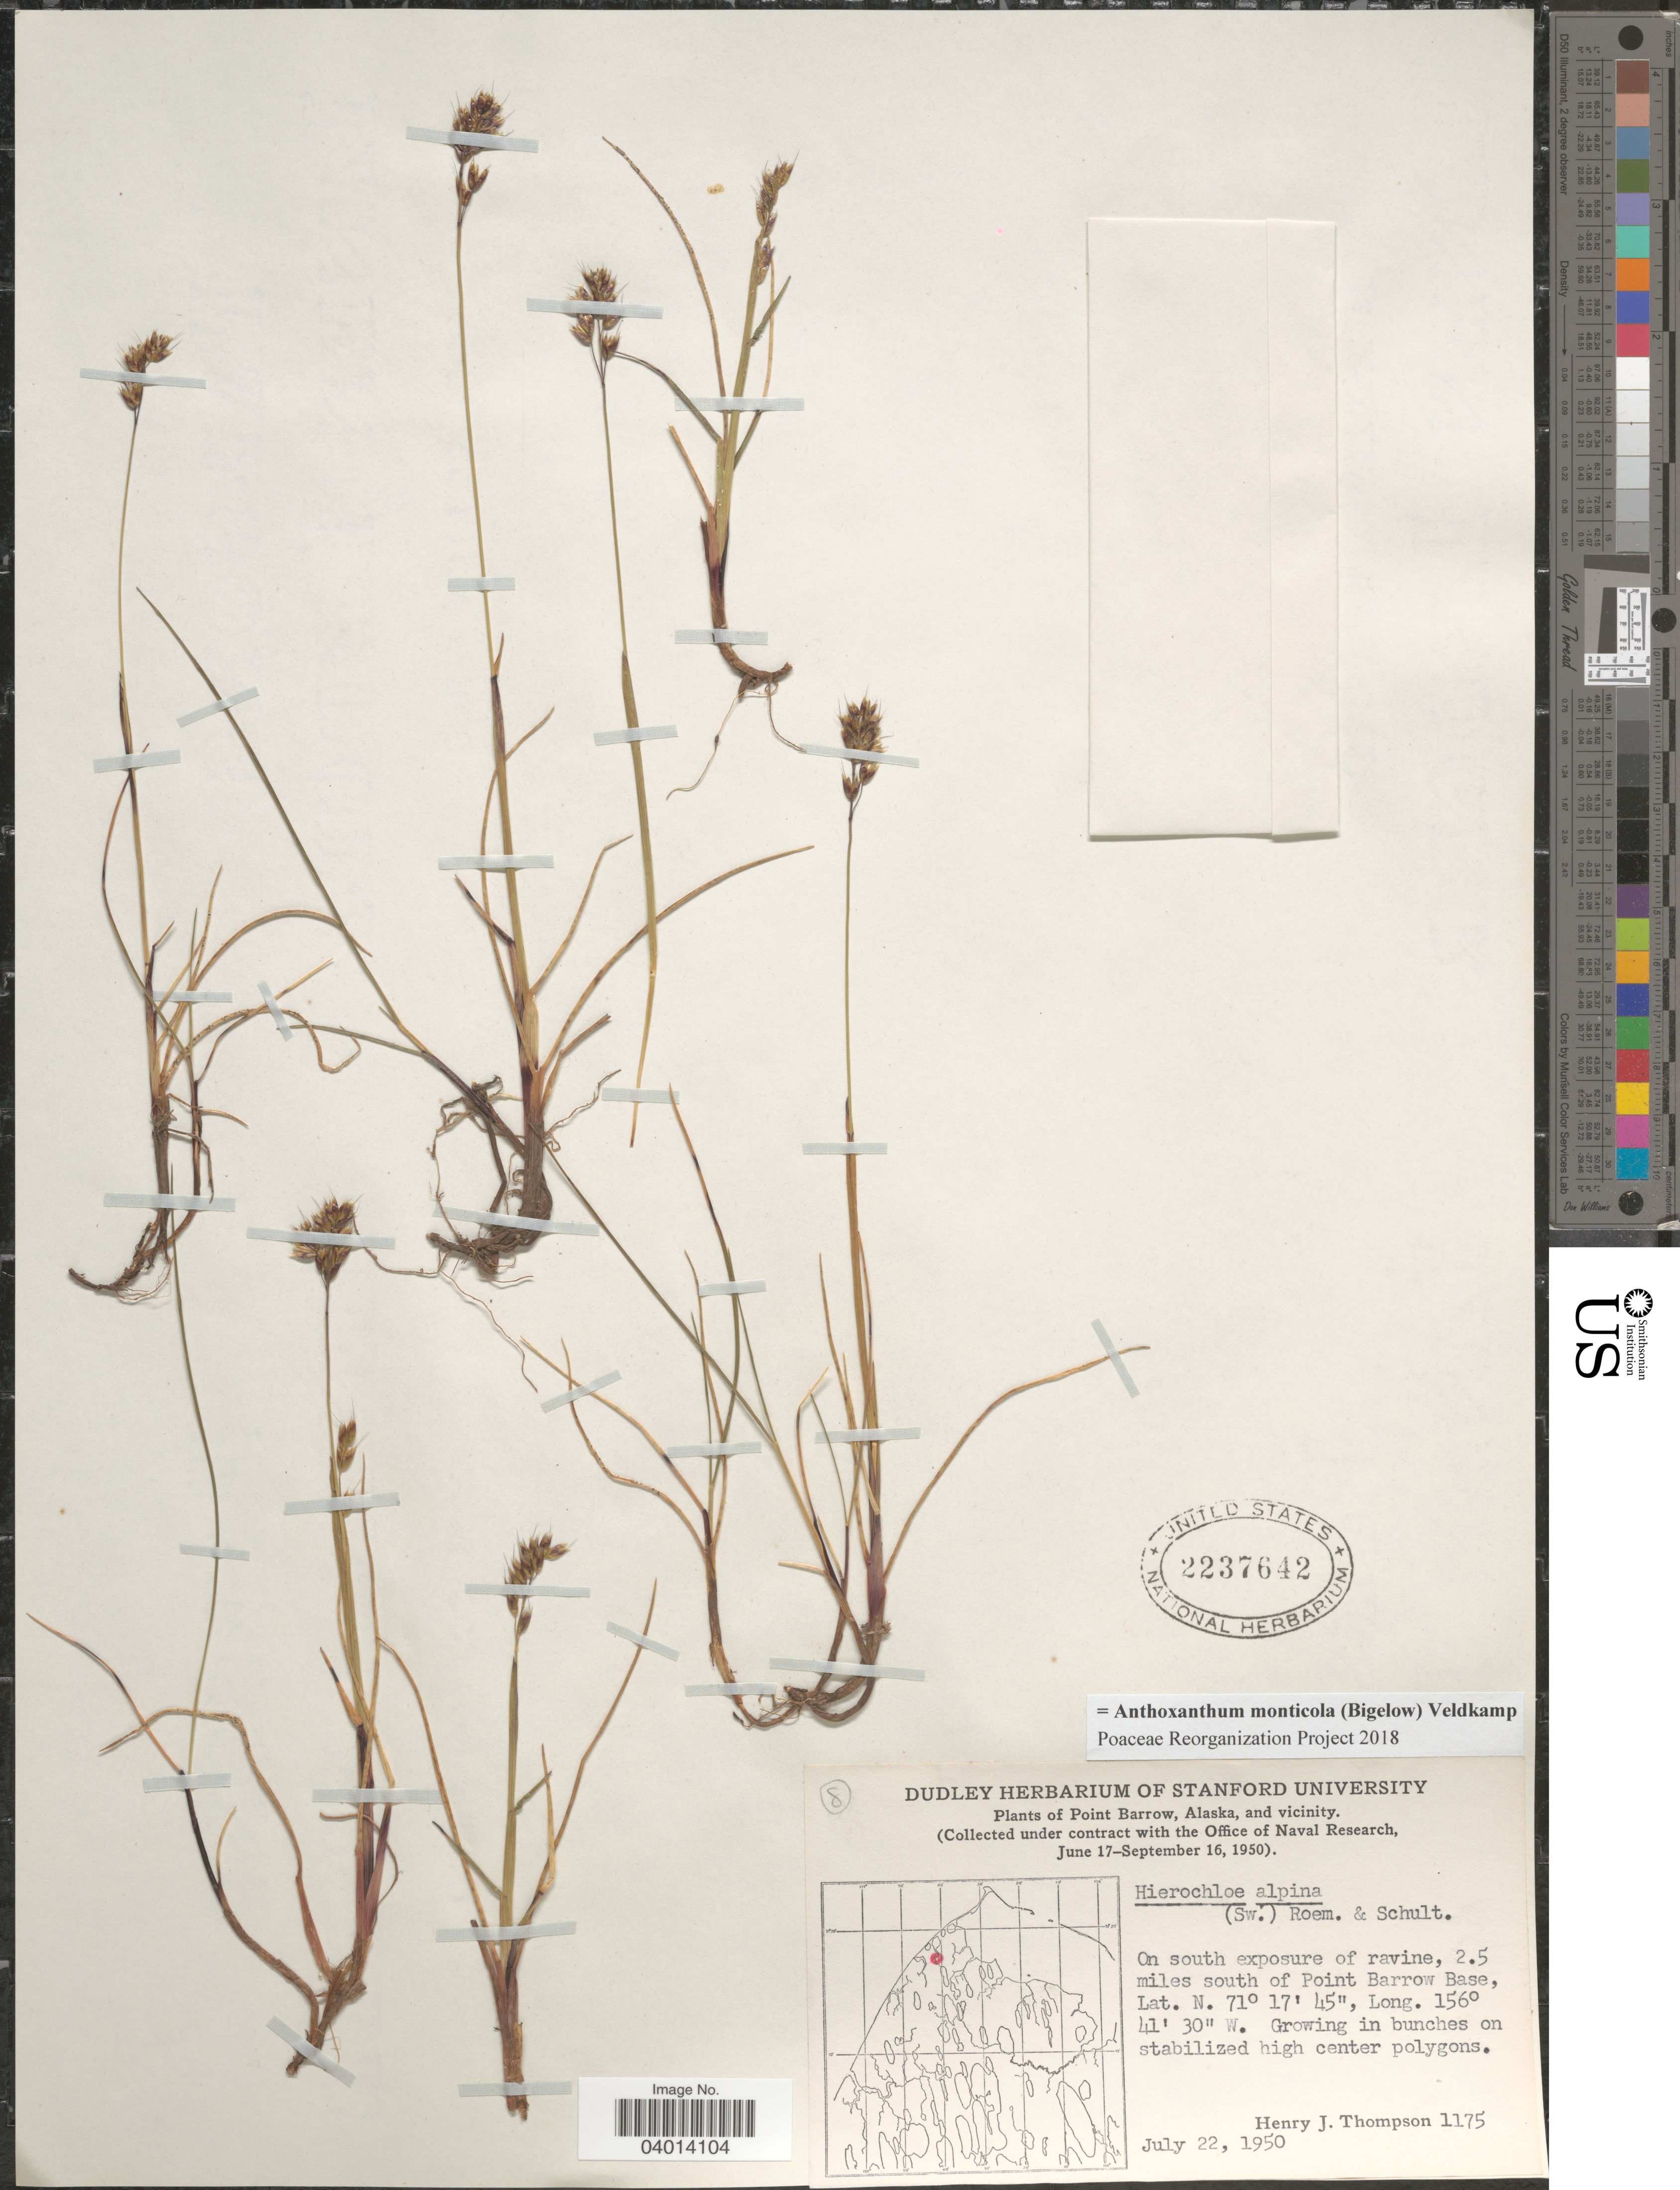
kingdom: Plantae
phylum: Tracheophyta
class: Liliopsida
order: Poales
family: Poaceae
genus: Anthoxanthum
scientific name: Anthoxanthum monticola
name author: (Bigelow) Veldkamp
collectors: H. J. Thompson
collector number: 1175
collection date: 1950-07-22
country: United States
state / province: Alaska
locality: Point Barrow, and vicinity. On south exposure of ravine, 2.5 miles south of Point Barrow Base.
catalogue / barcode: US 2237642